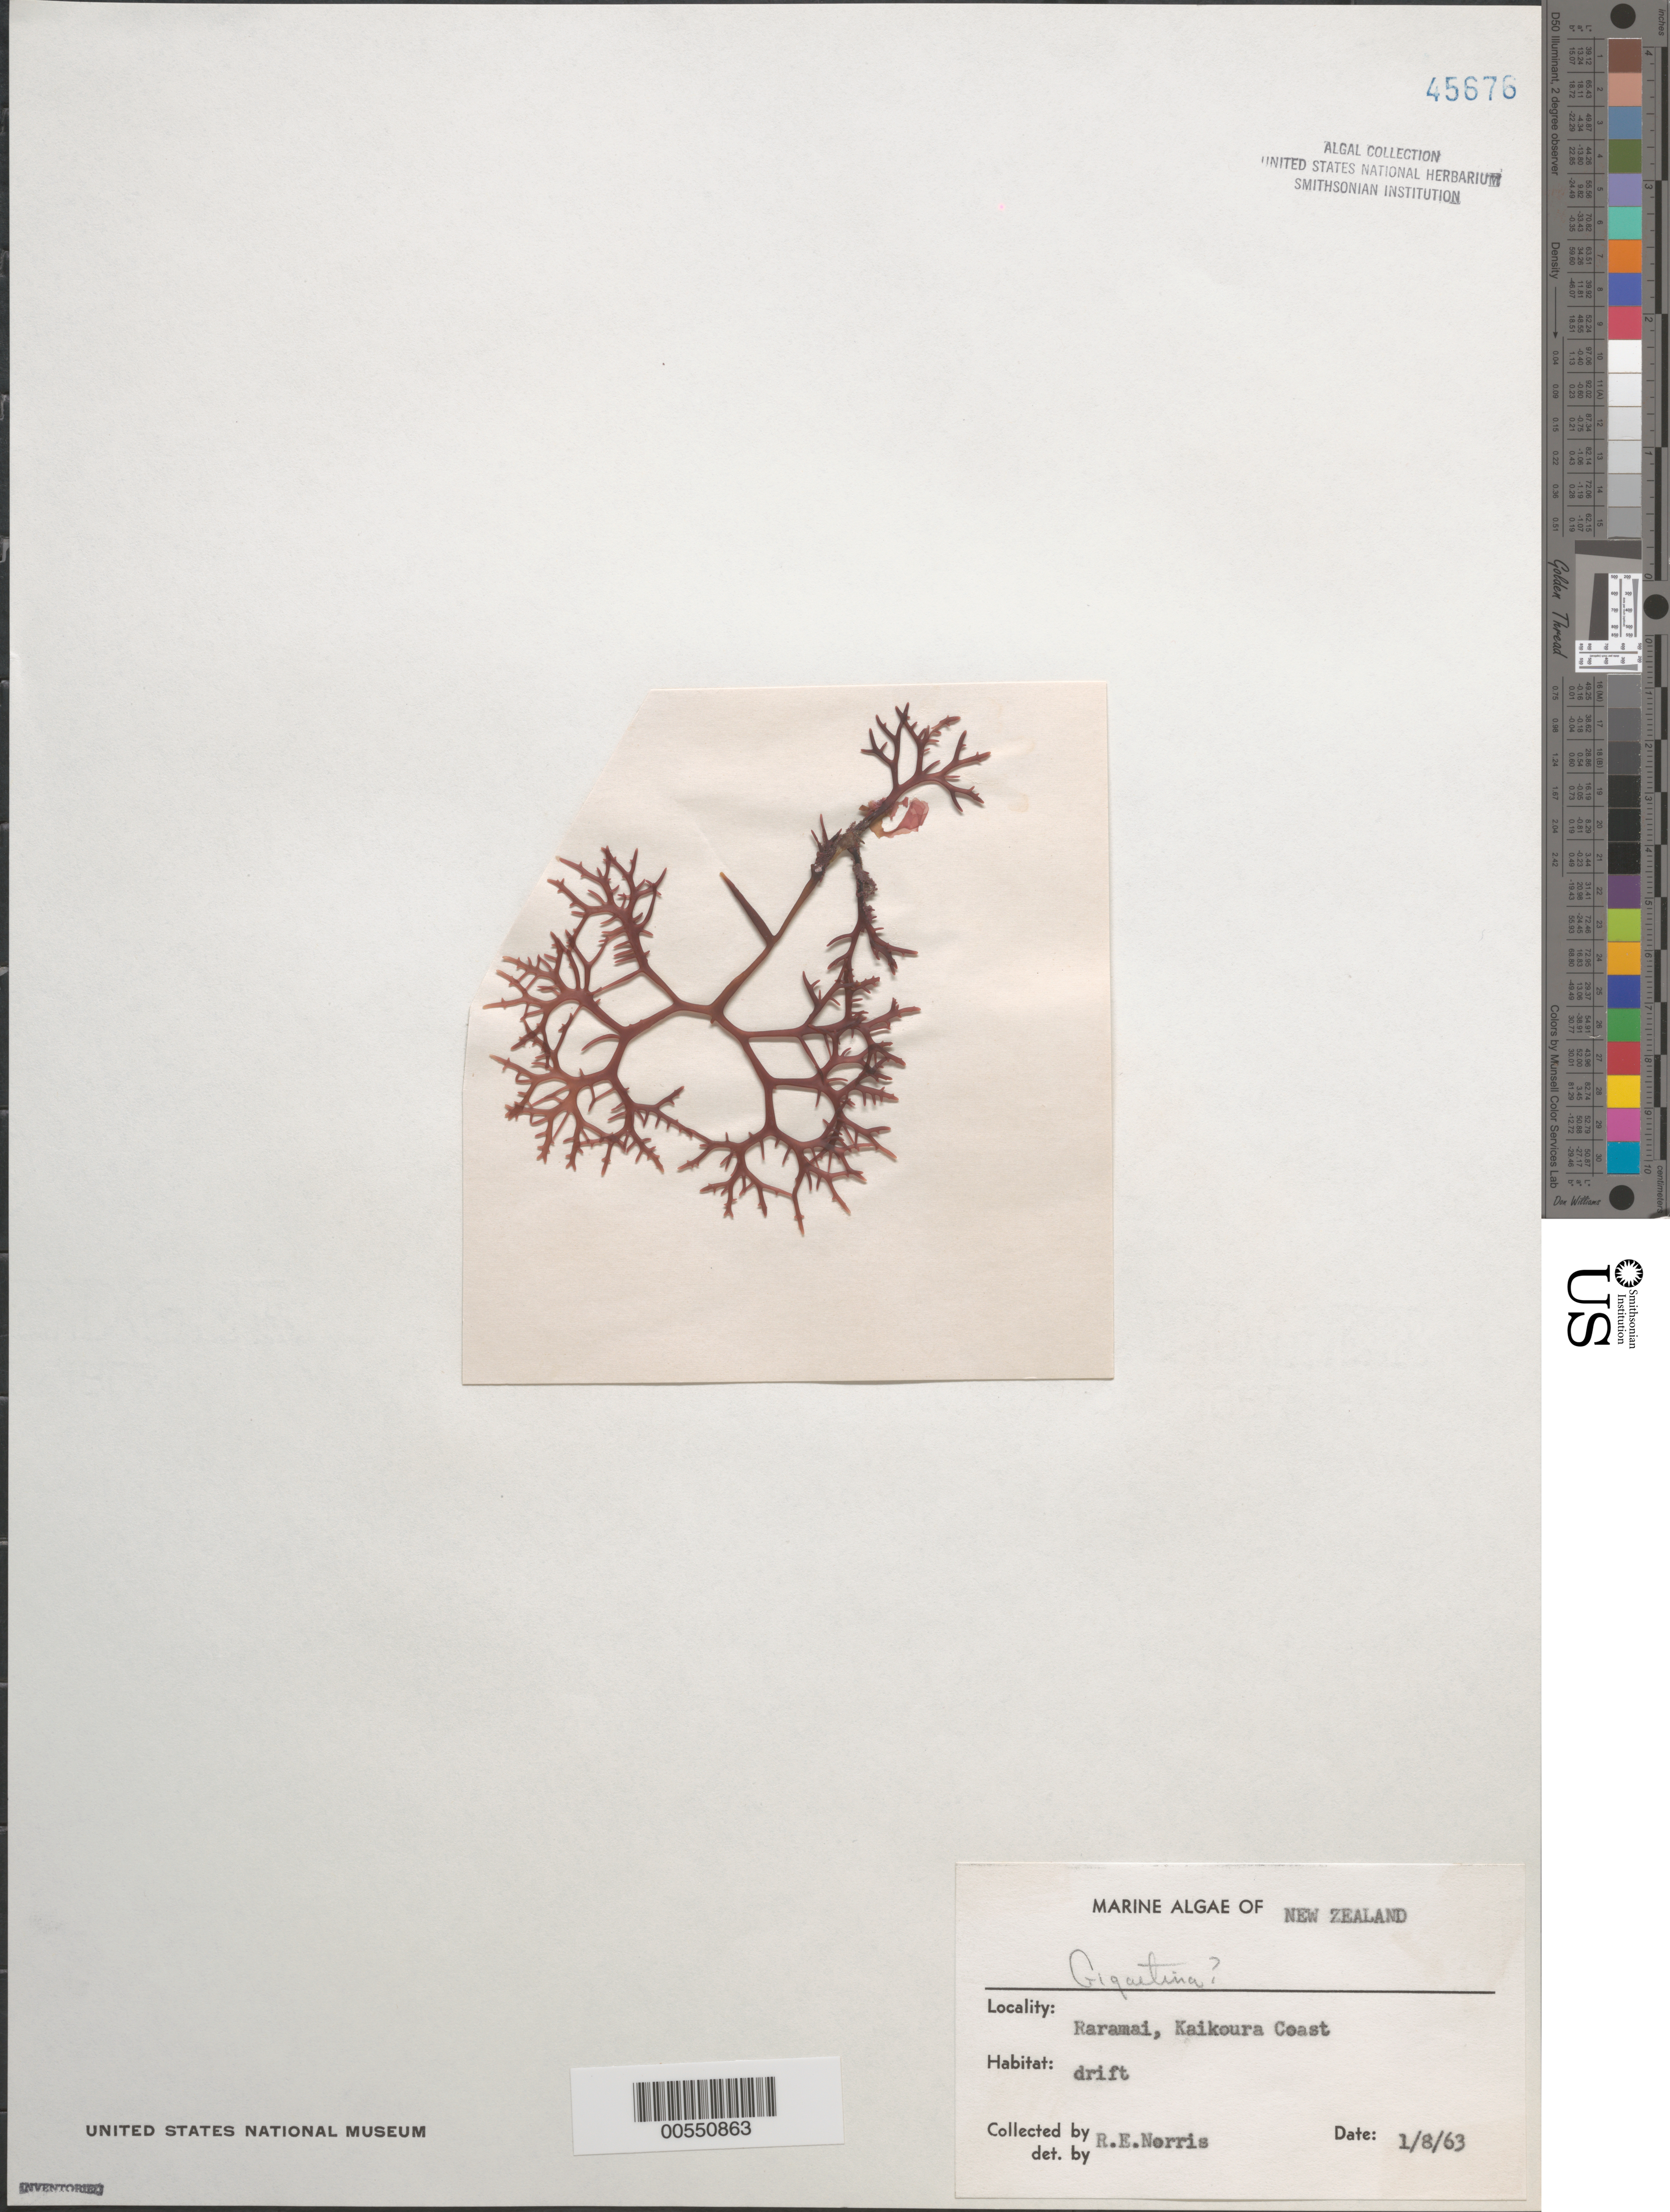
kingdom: Plantae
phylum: Rhodophyta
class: Florideophyceae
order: Gigartinales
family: Gigartinaceae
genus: Gigartina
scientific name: Gigartina sp.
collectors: R. E. Norris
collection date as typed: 08 Jan 1963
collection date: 1963-01-08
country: New Zealand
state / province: Canterbury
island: South Island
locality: Raramai, Kaikoura coast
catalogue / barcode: US 45676